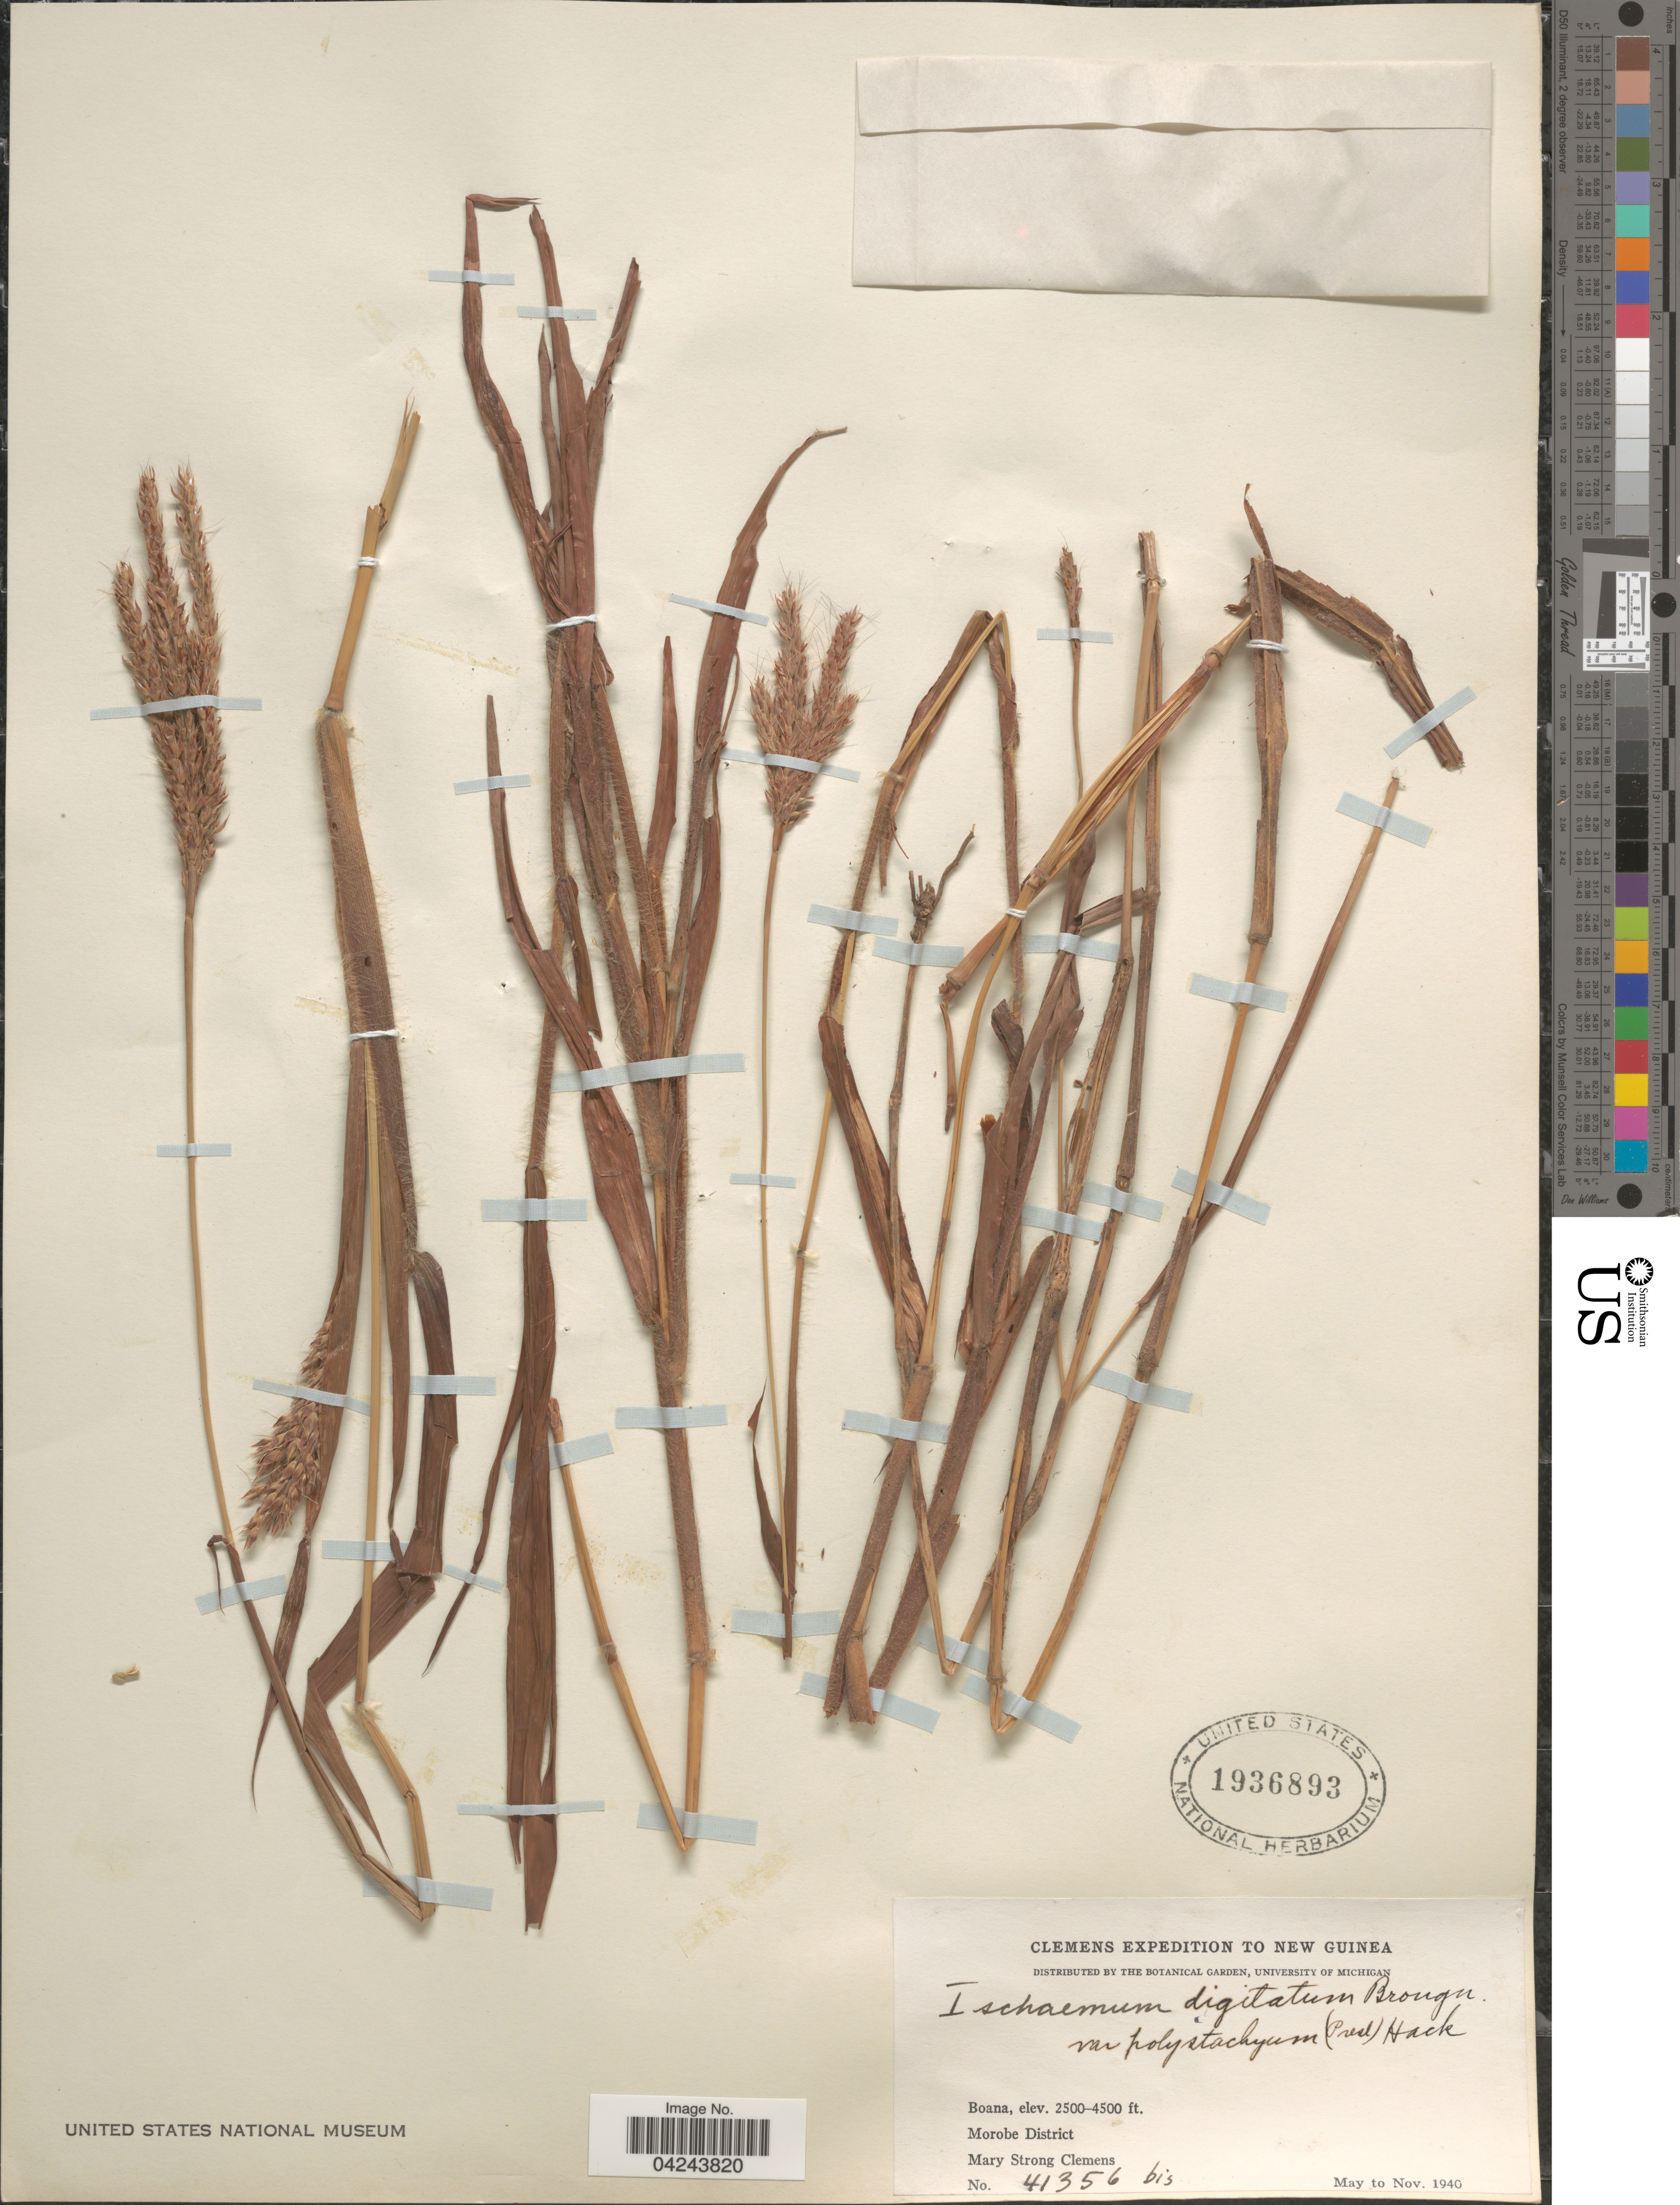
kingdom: Plantae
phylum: Tracheophyta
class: Liliopsida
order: Poales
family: Poaceae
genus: Ischaemum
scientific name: Ischaemum polystachyum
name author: J. Presl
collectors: M. S. Clemens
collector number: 41356bis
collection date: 1940-05/1940-11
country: Papua New Guinea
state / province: Morobe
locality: Clemens Expedition to New Guinea. Boana. Morobe District.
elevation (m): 762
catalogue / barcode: US 1936893